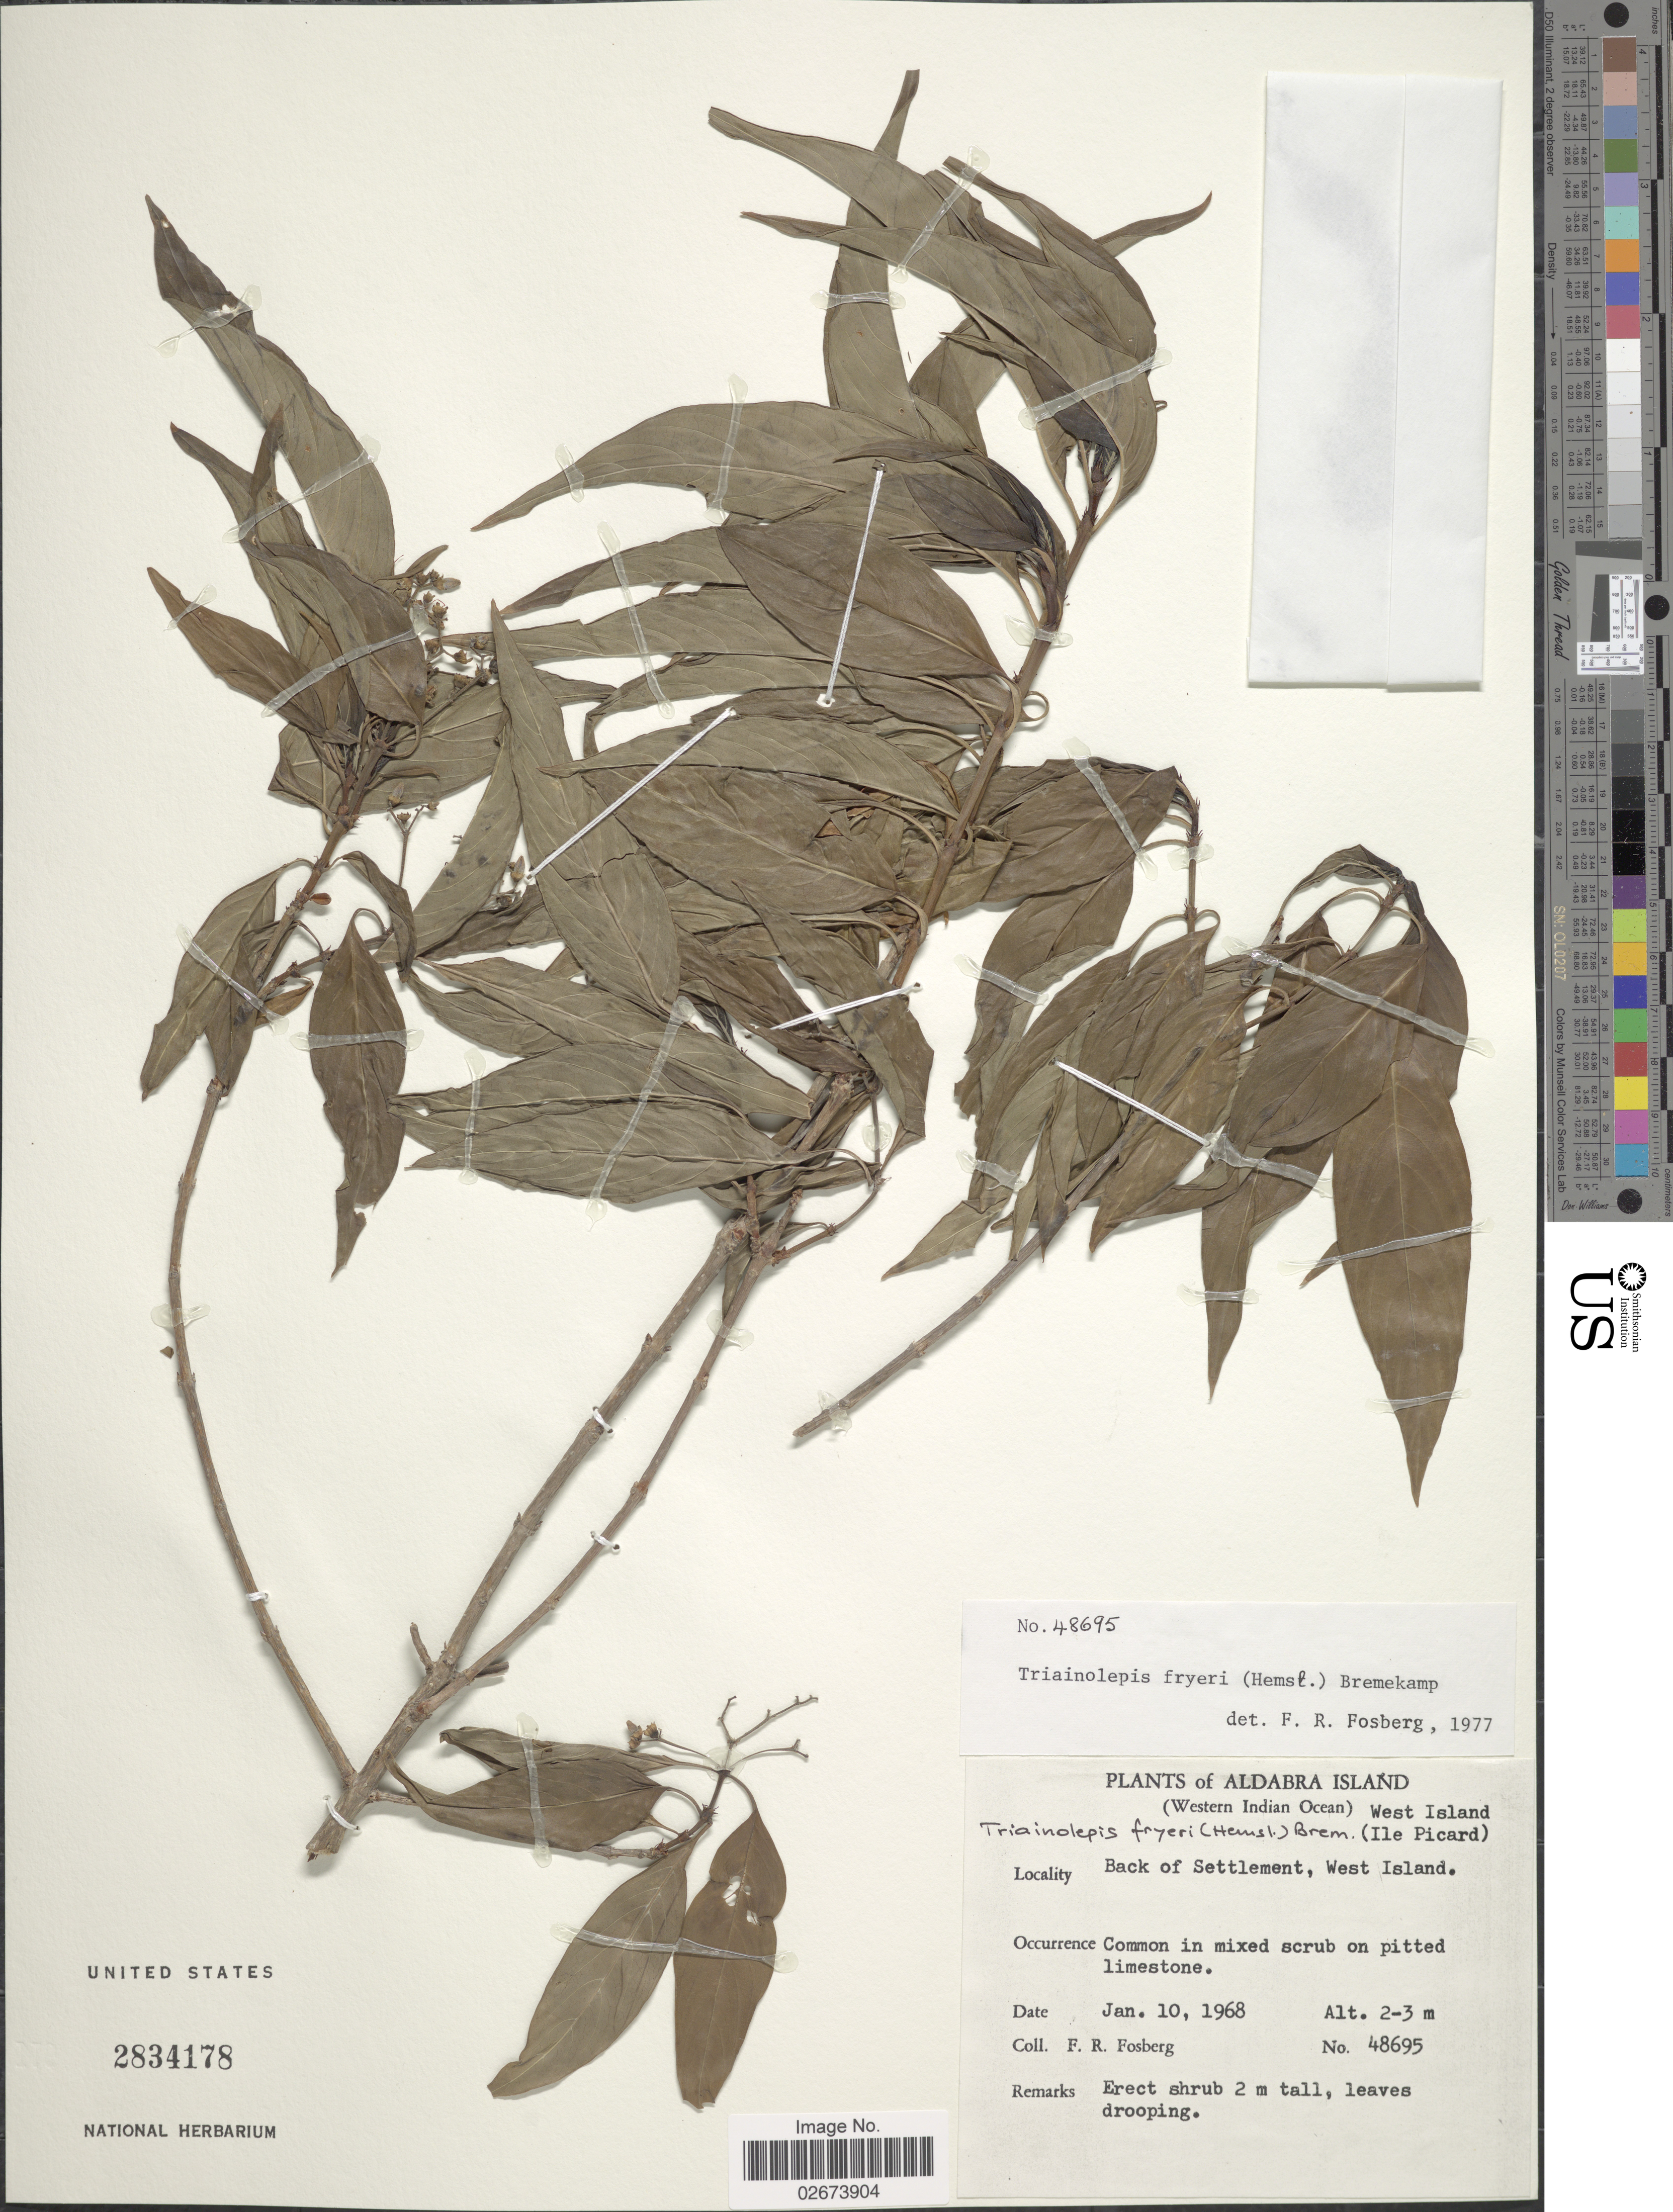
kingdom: Plantae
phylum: Tracheophyta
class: Magnoliopsida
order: Gentianales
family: Rubiaceae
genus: Triainolepis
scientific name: Triainolepis fryeri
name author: (Hemsl.) Bremek.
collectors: F. R. Fosberg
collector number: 48695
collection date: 1968-01-10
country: Seychelles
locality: Aldabra Island. (Western Indian Ocean) West Island. (Ile Picard). Back of Settlement, West Island.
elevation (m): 2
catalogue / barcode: US 2834178